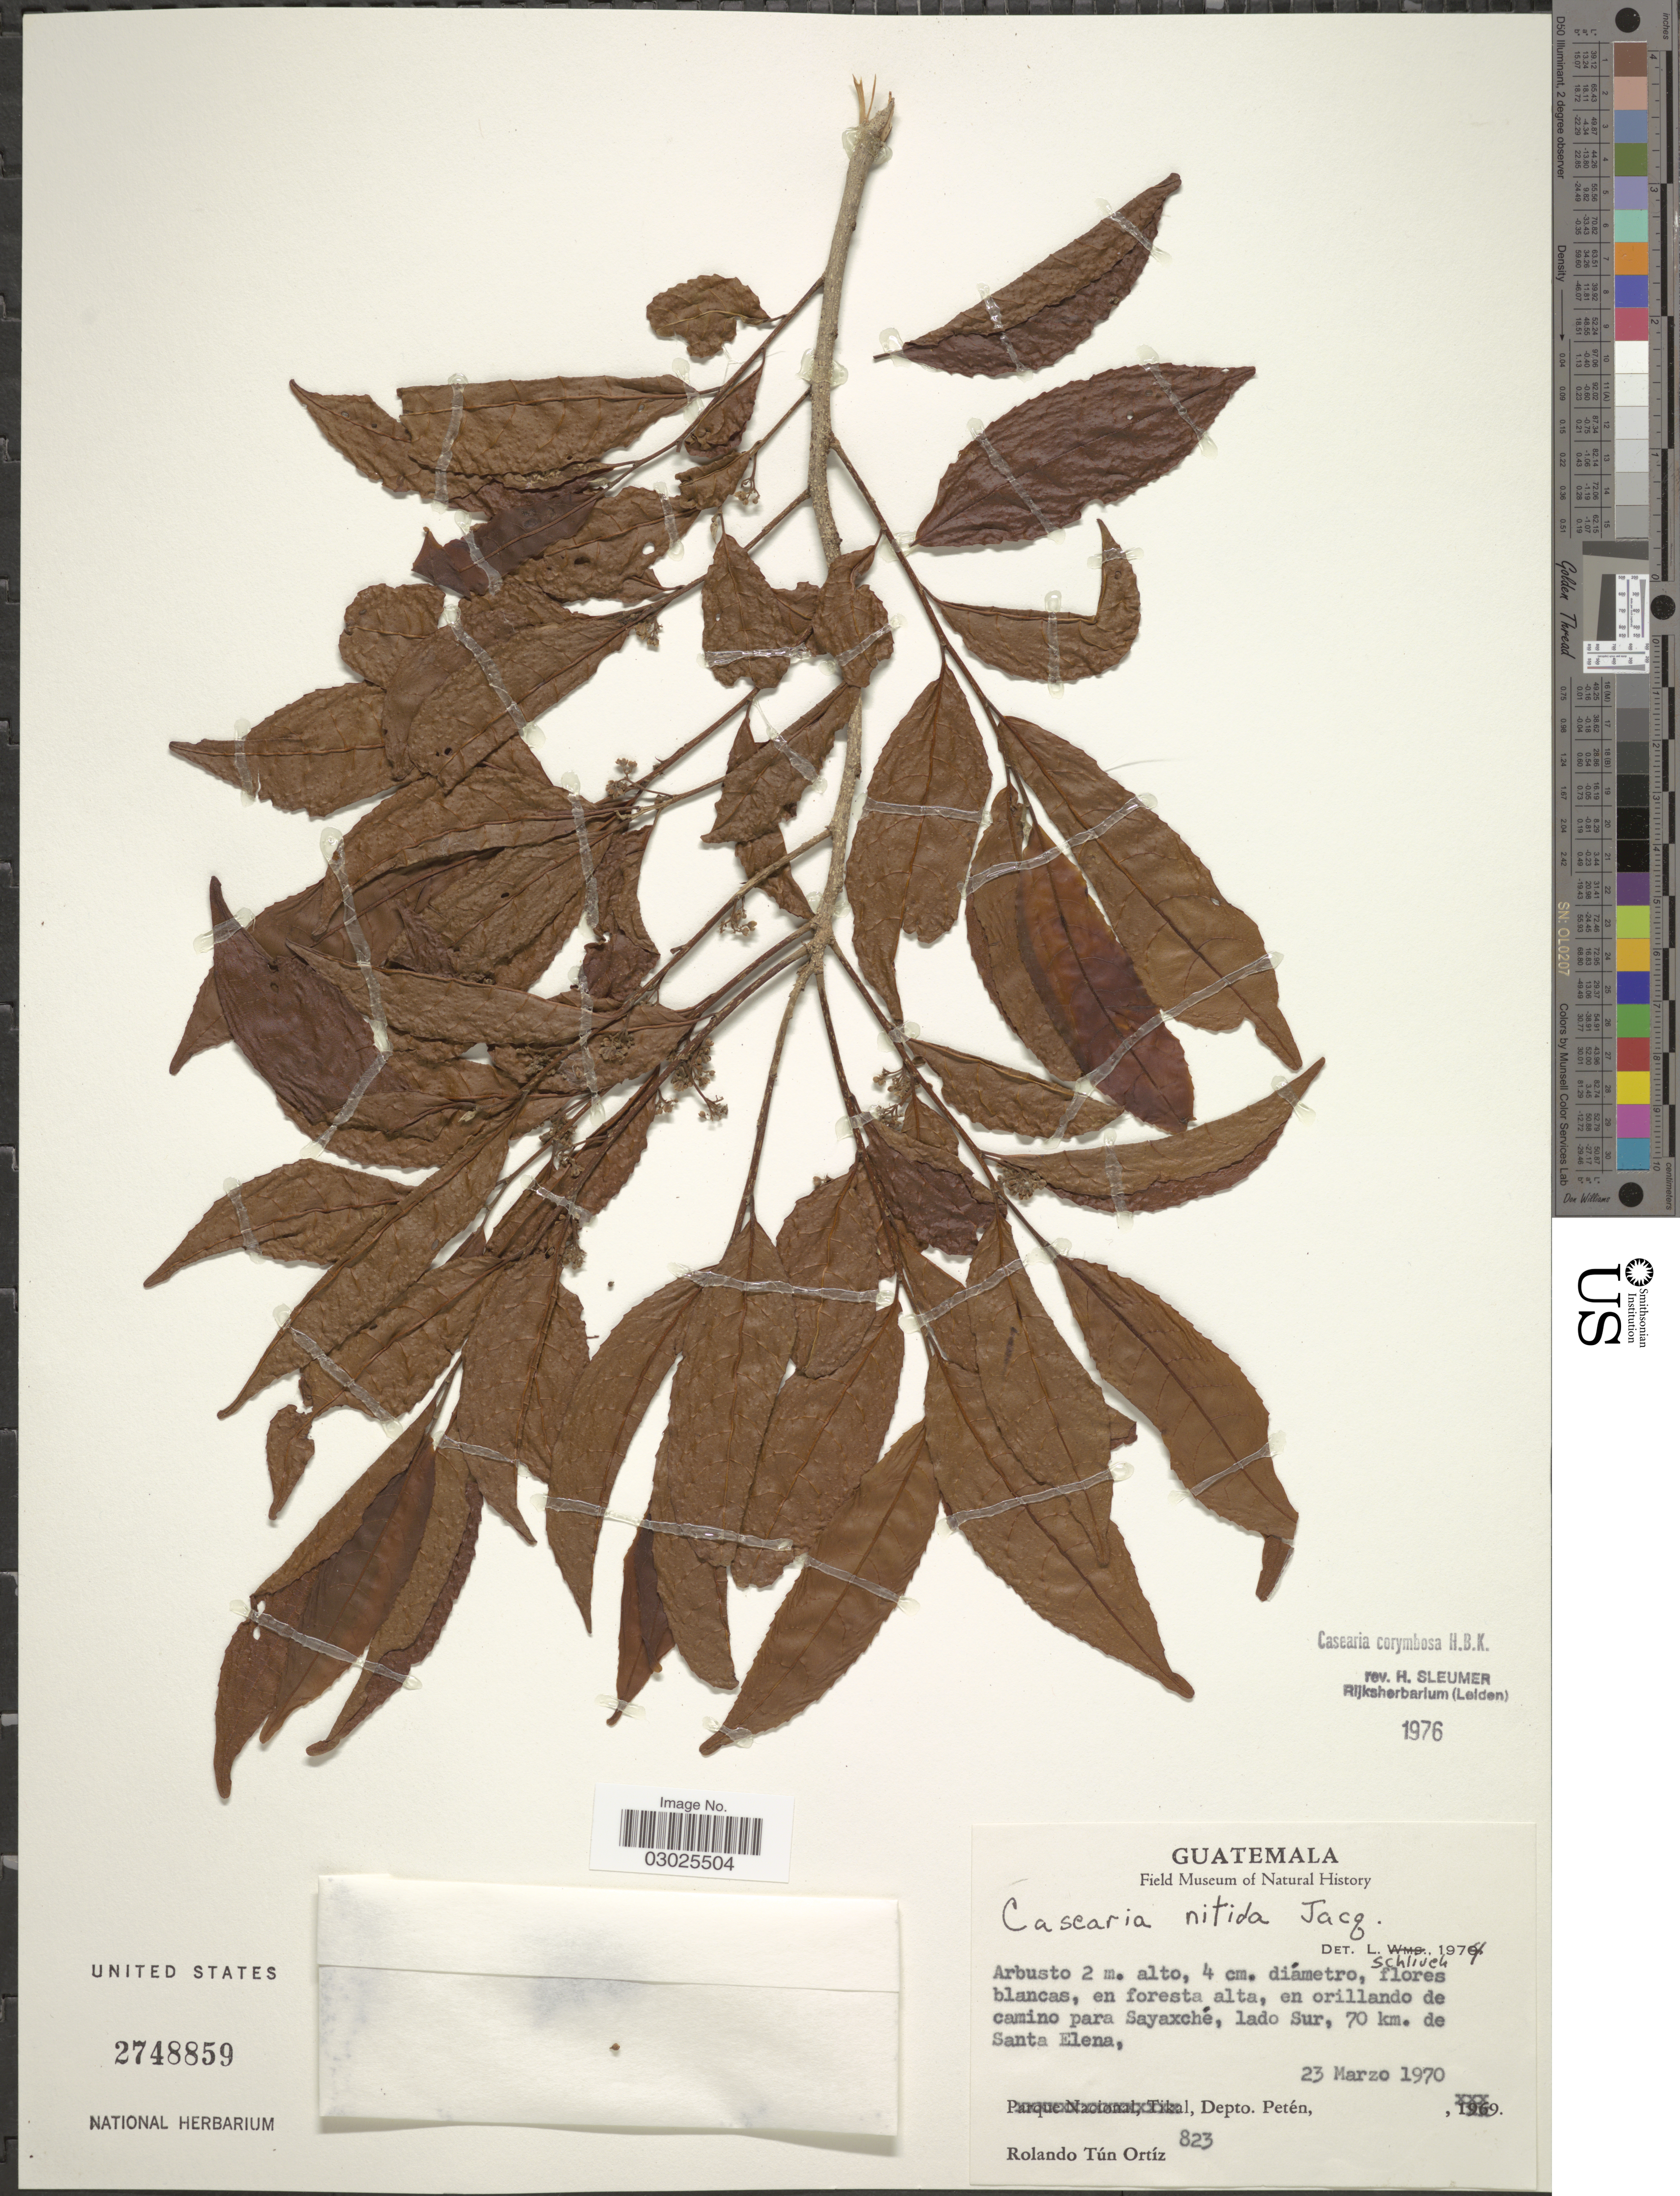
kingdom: Plantae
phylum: Tracheophyta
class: Magnoliopsida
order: Malpighiales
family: Salicaceae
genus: Casearia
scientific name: Casearia corymbosa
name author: Kunth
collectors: R. T. Ortíz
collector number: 823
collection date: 1970-03-23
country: Guatemala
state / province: El Petén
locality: En forest alta, en orillando de camino para Sayaxché, lado Sur, 70 km. de Santa Elena, Depto. Péten.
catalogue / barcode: US 2748859